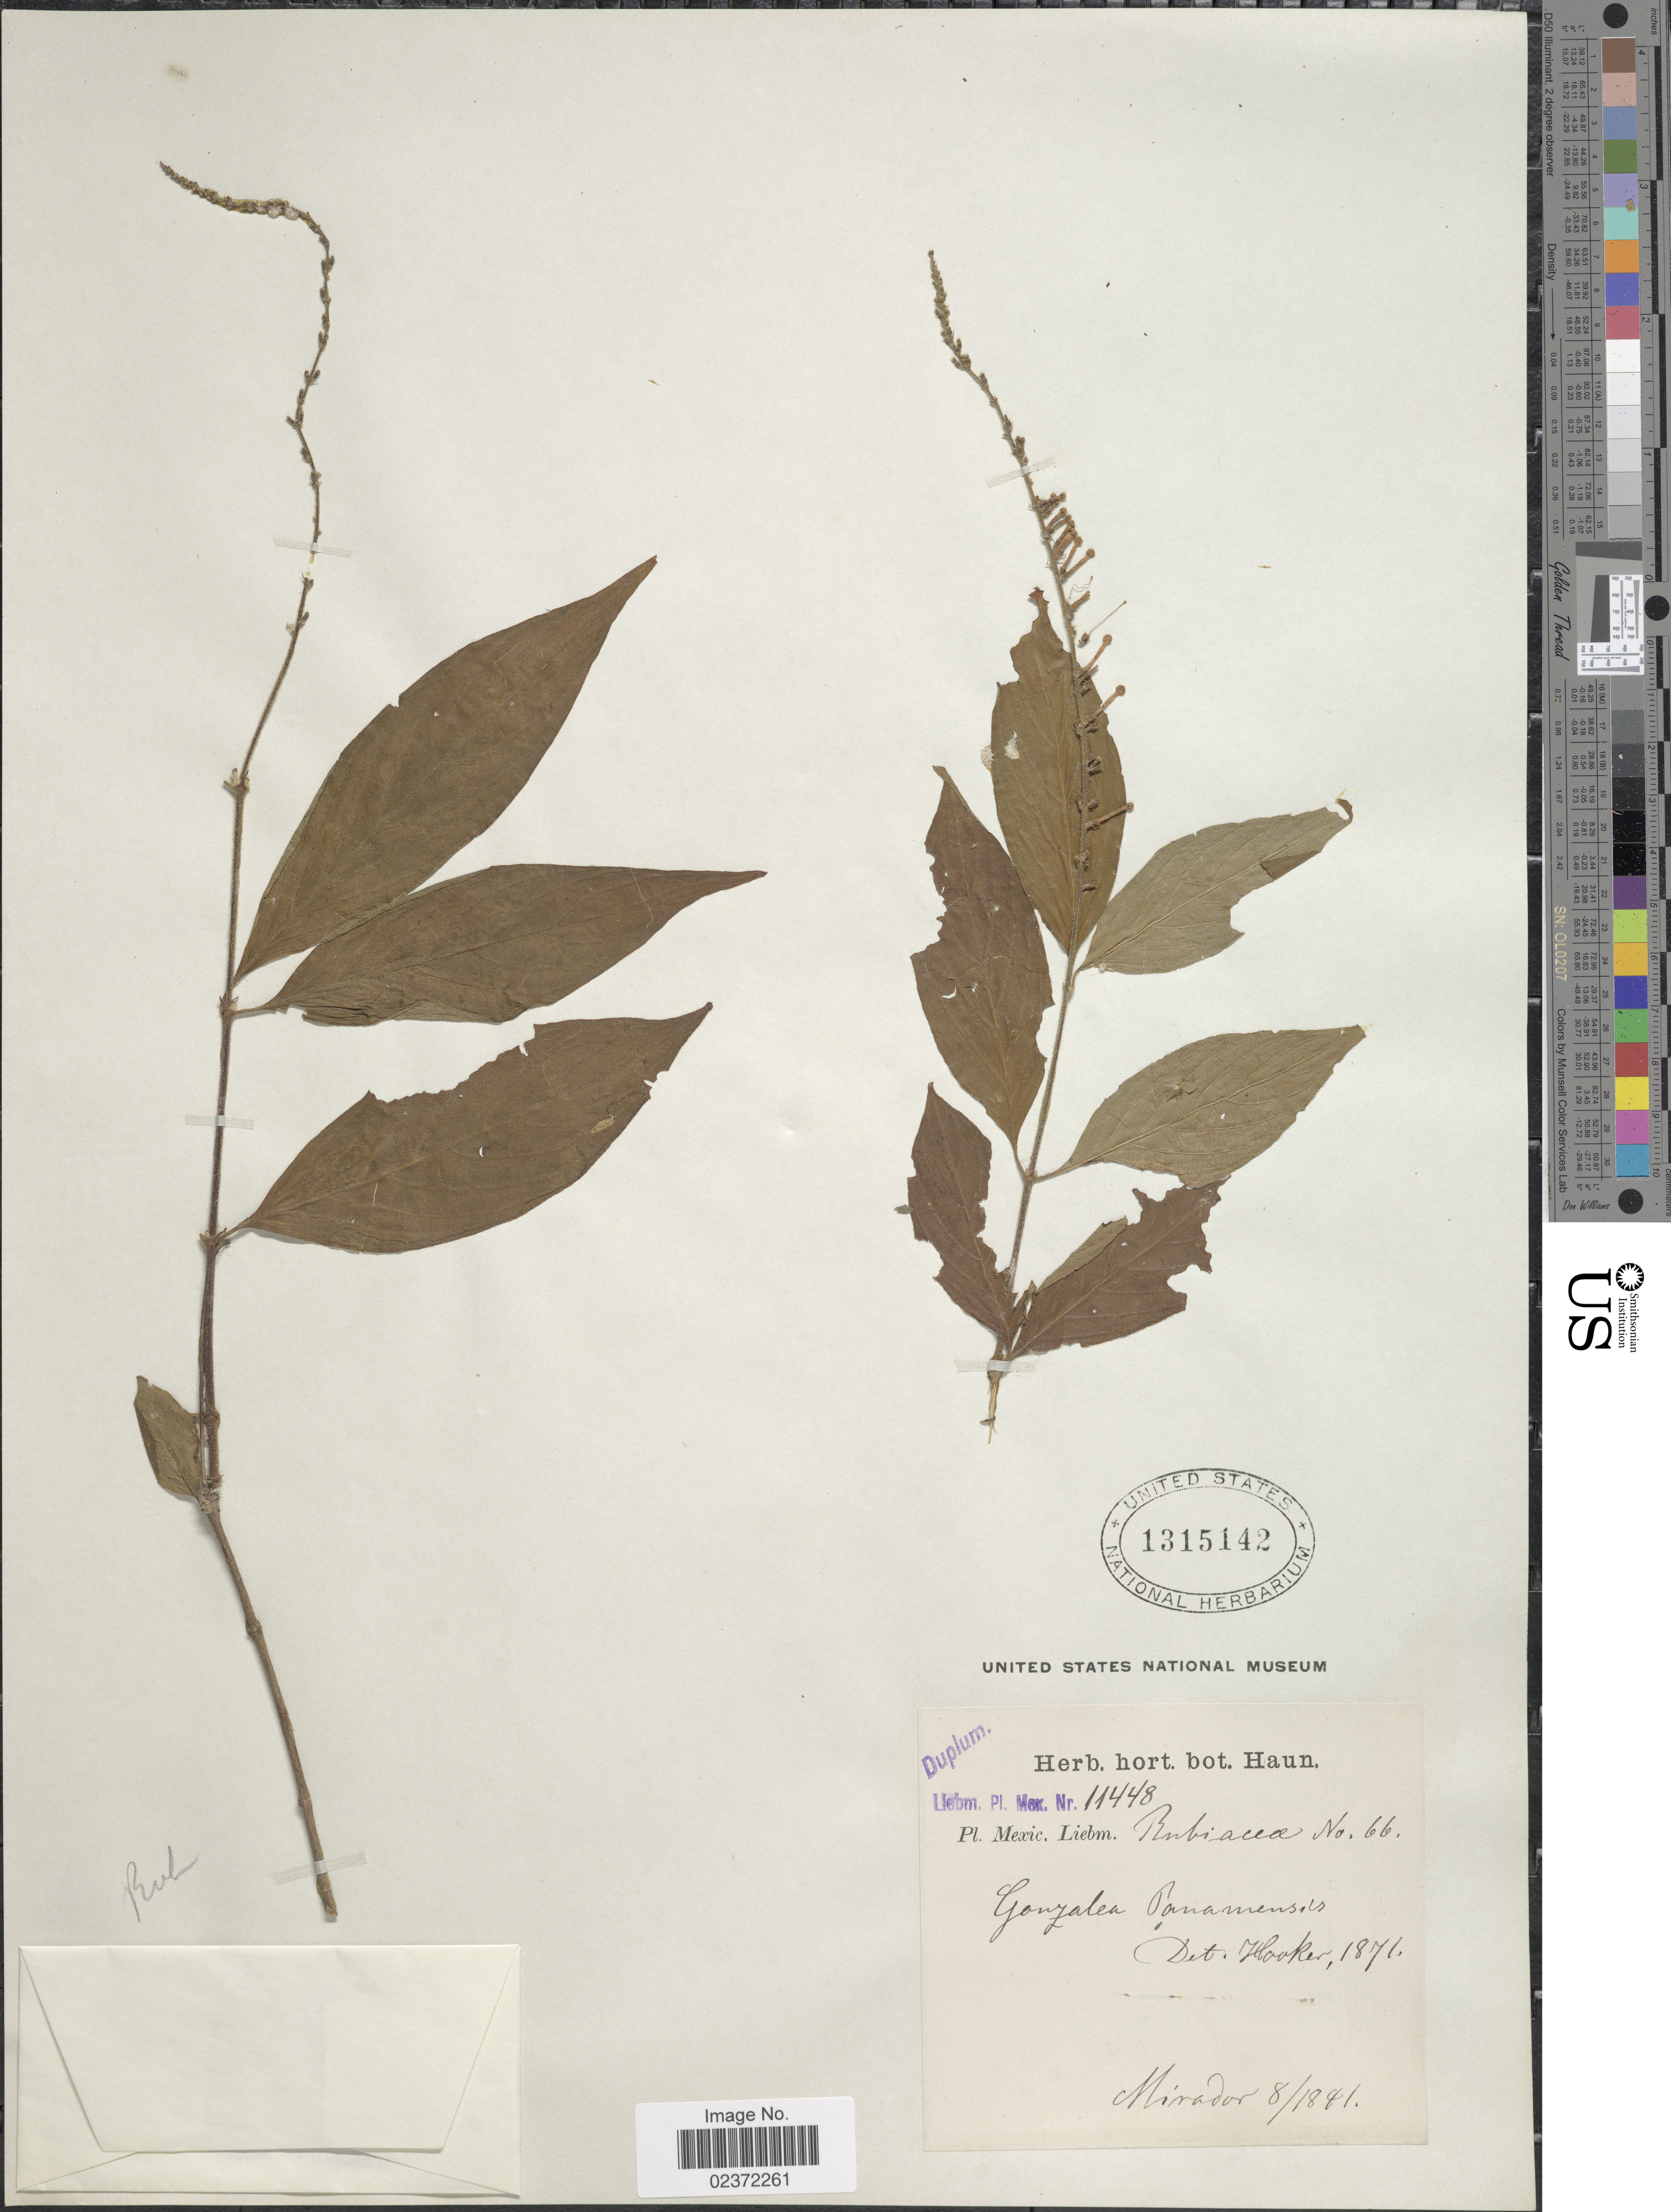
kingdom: Plantae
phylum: Tracheophyta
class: Magnoliopsida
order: Gentianales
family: Rubiaceae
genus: Gonzalagunia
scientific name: Gonzalagunia panamensis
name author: (Cav.) K. Schum.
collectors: Liebmann, --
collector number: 11448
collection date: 1841-08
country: Mexico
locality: Mirador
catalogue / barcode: US 1315142